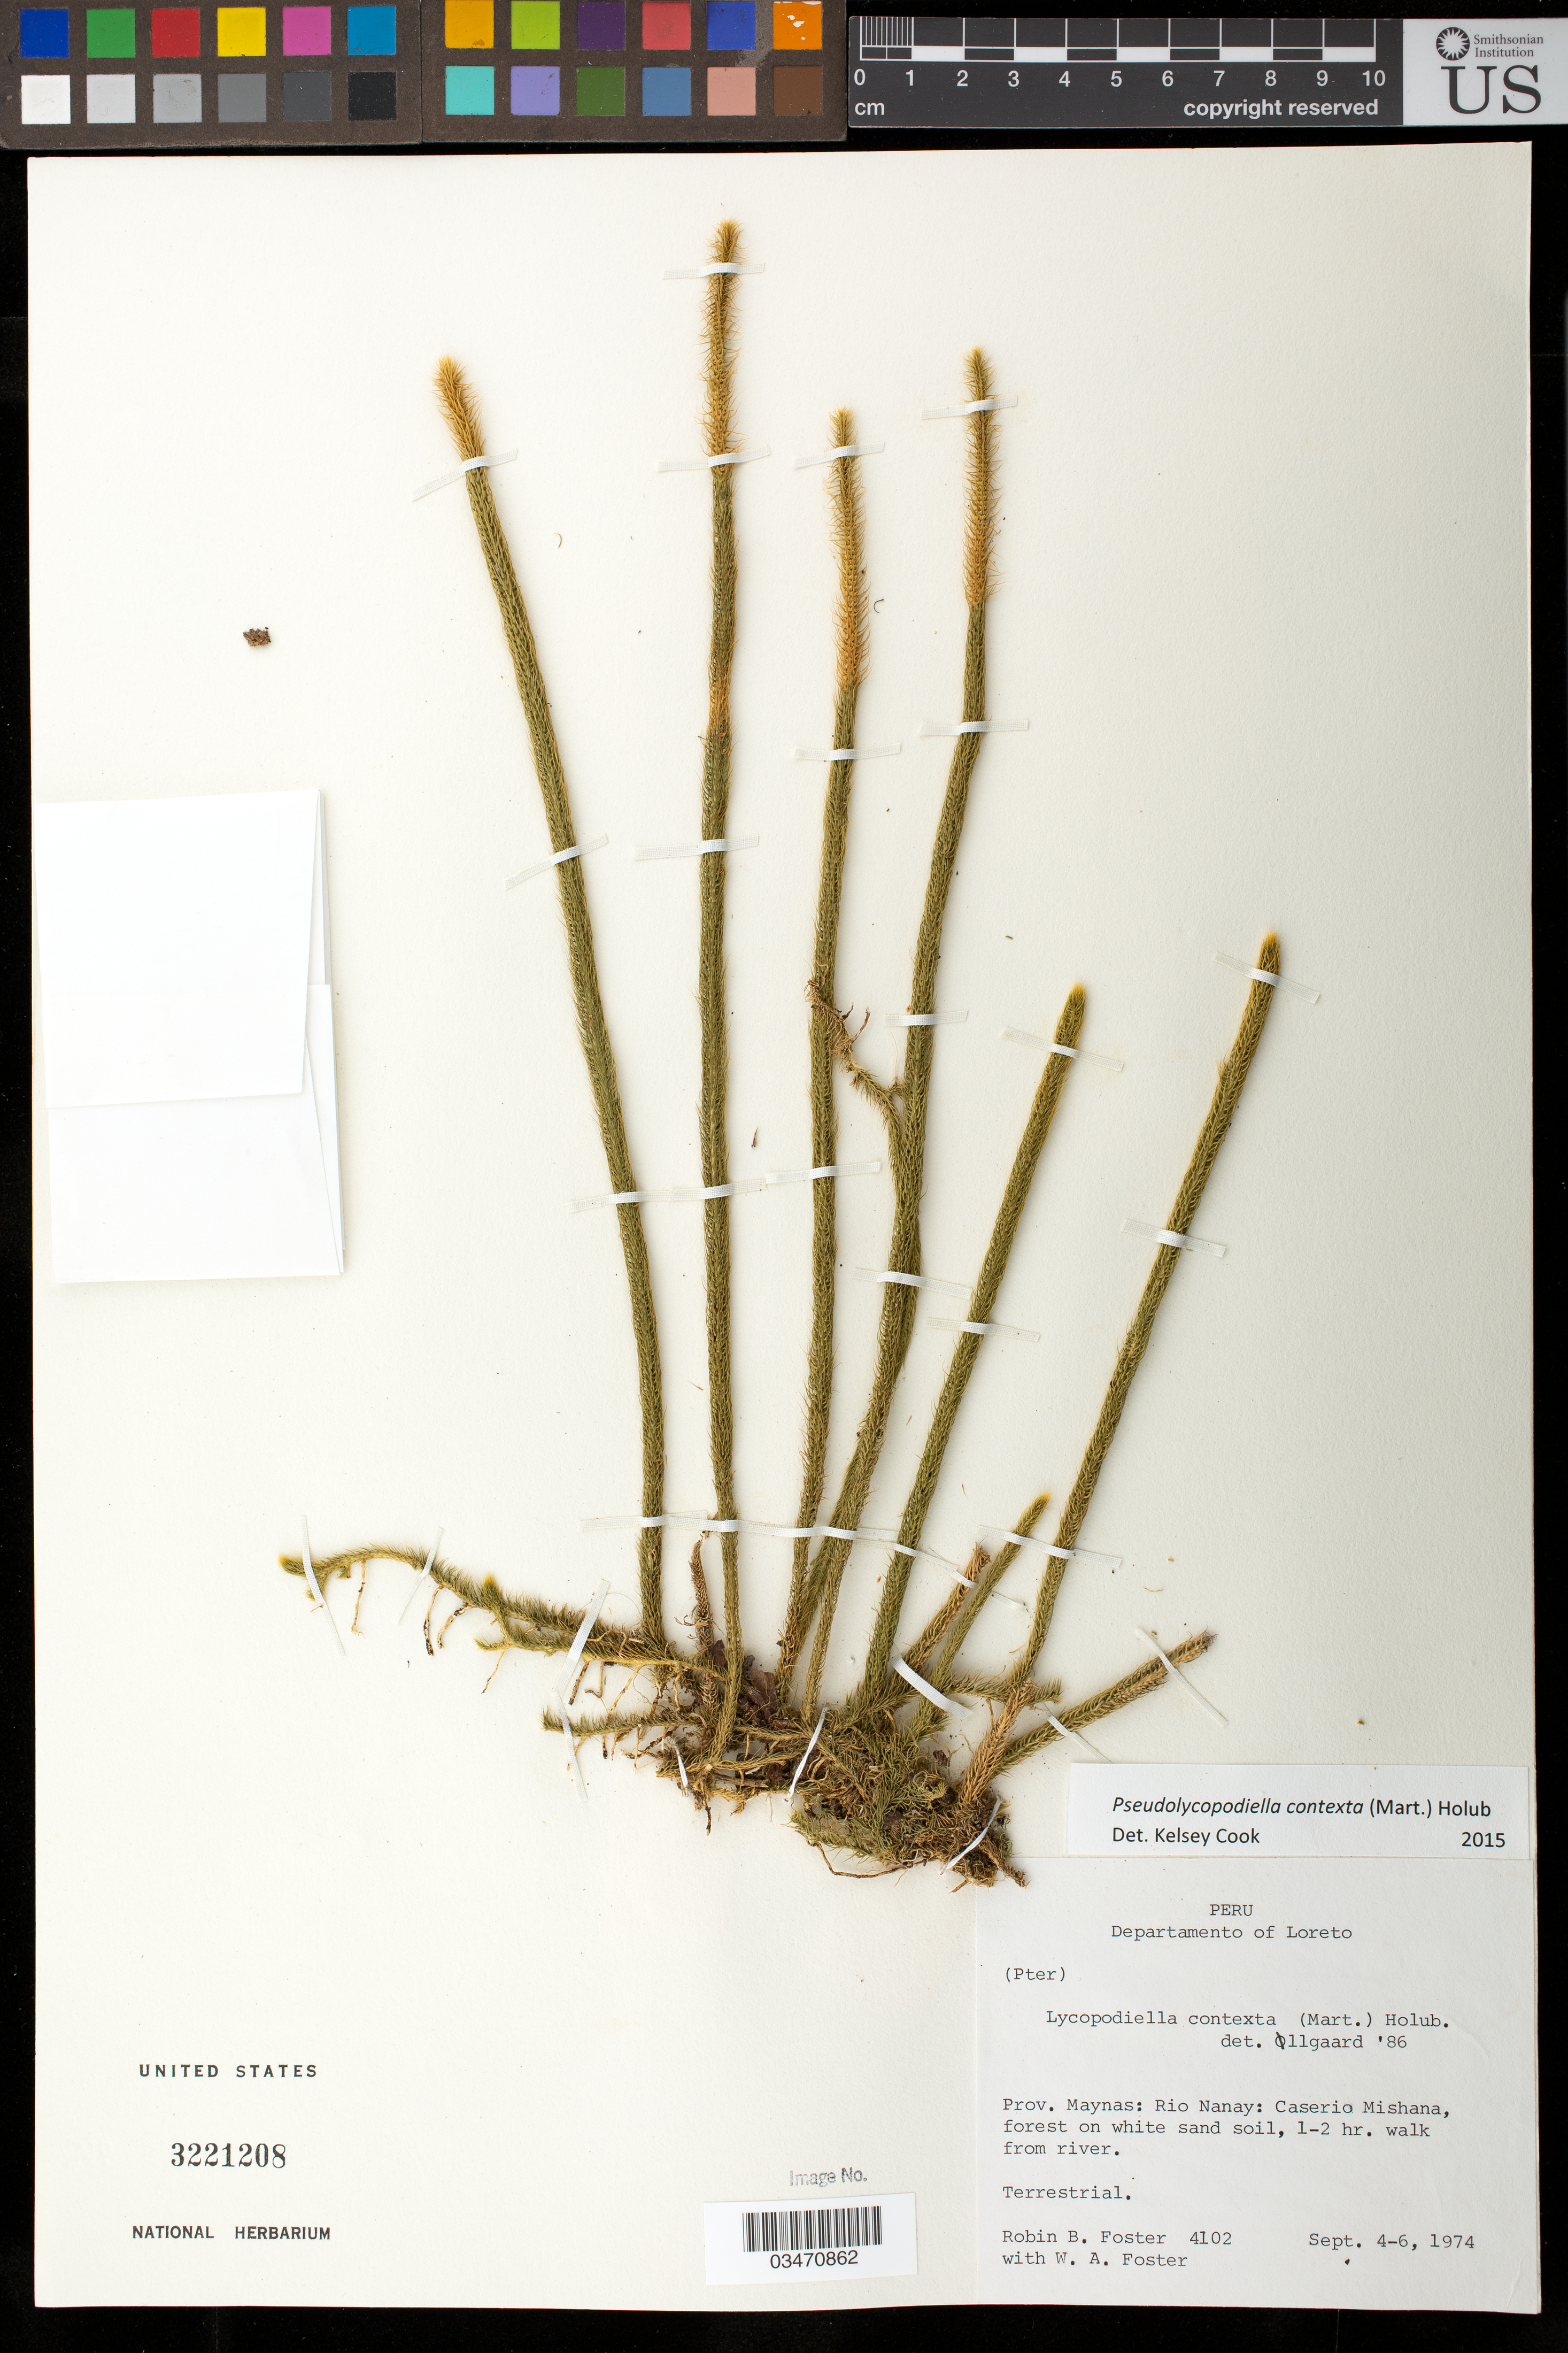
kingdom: Plantae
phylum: Tracheophyta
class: Lycopodiopsida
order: Lycopodiales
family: Lycopodiaceae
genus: Pseudolycopodiella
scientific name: Pseudolycopodiella contexta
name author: (C. Mart.) Holub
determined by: Cook, K.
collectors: R. B. Foster & W. Foster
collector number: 4102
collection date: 1974-09-04/1974-09-06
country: Peru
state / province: Loreto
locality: Departamento of Loreto, Prov. Maynas: Rio Nanay; Caserio Mishana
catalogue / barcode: US 3221208